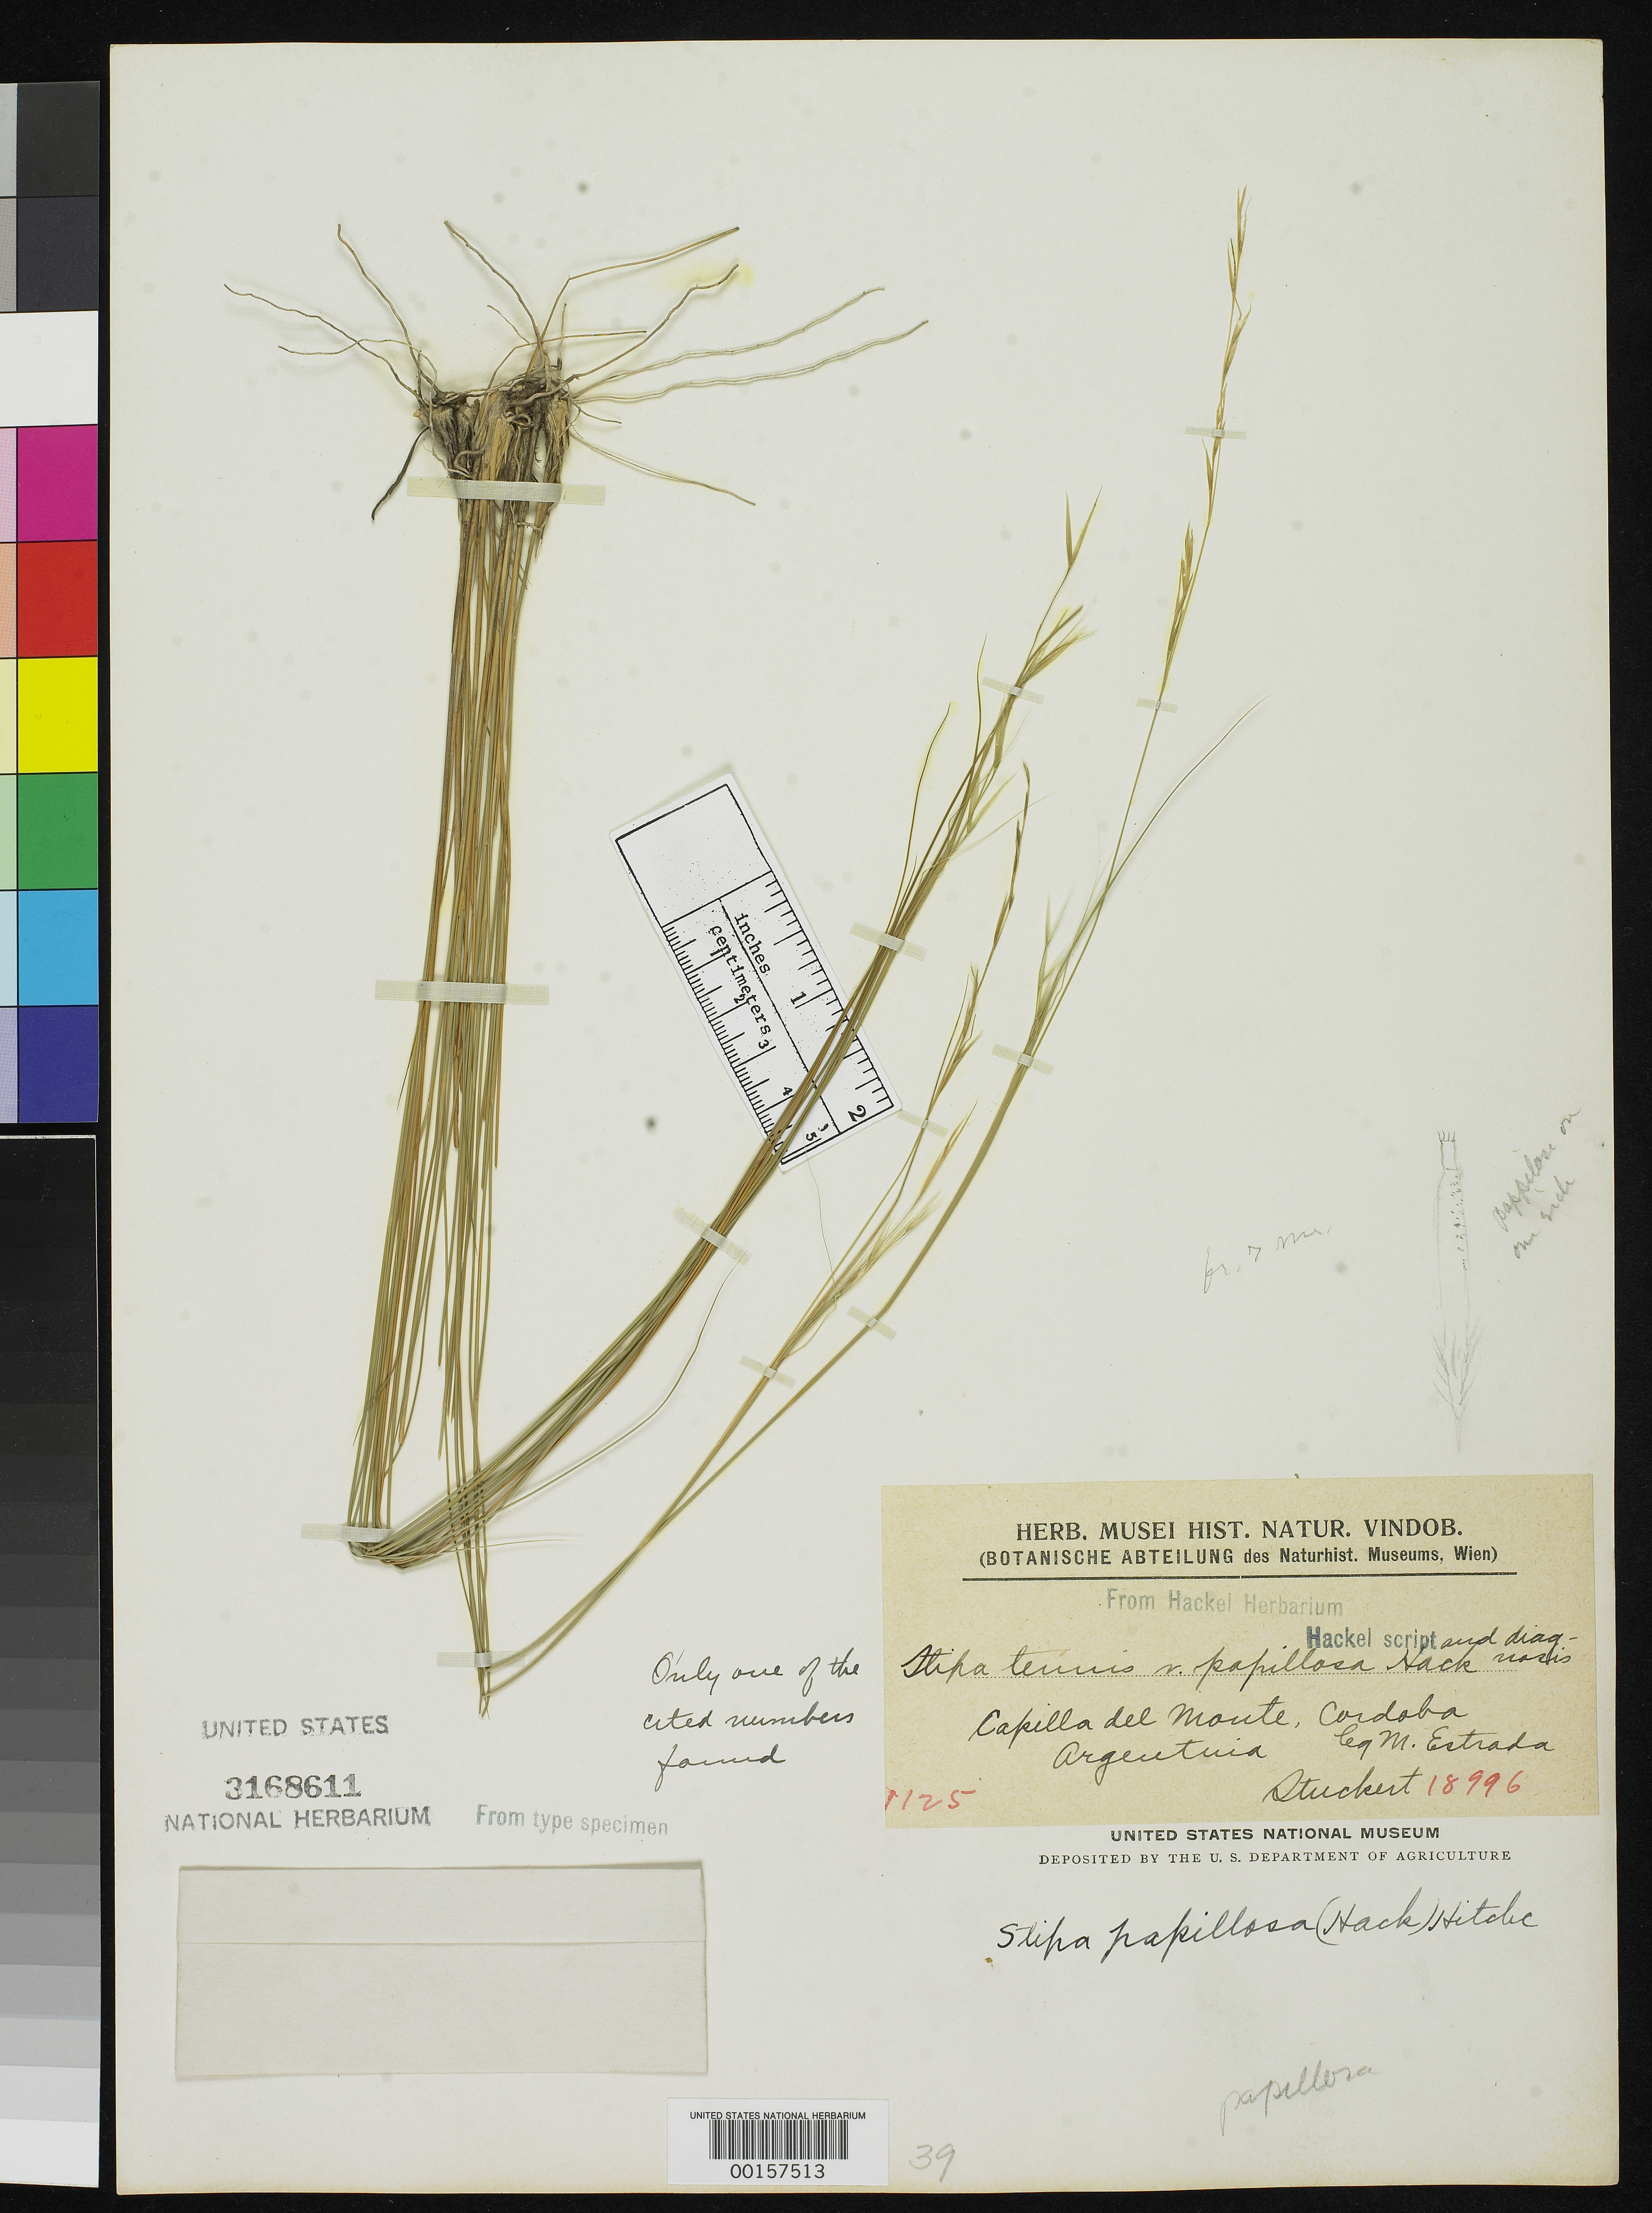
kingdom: Plantae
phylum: Tracheophyta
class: Liliopsida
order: Poales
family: Poaceae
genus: Stipa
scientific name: Stipa tenuis var. papillosa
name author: Hack. in Stuck.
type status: Type Fragment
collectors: M. Estrada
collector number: Stuckert #18996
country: Argentina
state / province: Córdoba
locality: Capilla del Monte.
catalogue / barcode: US 3168611